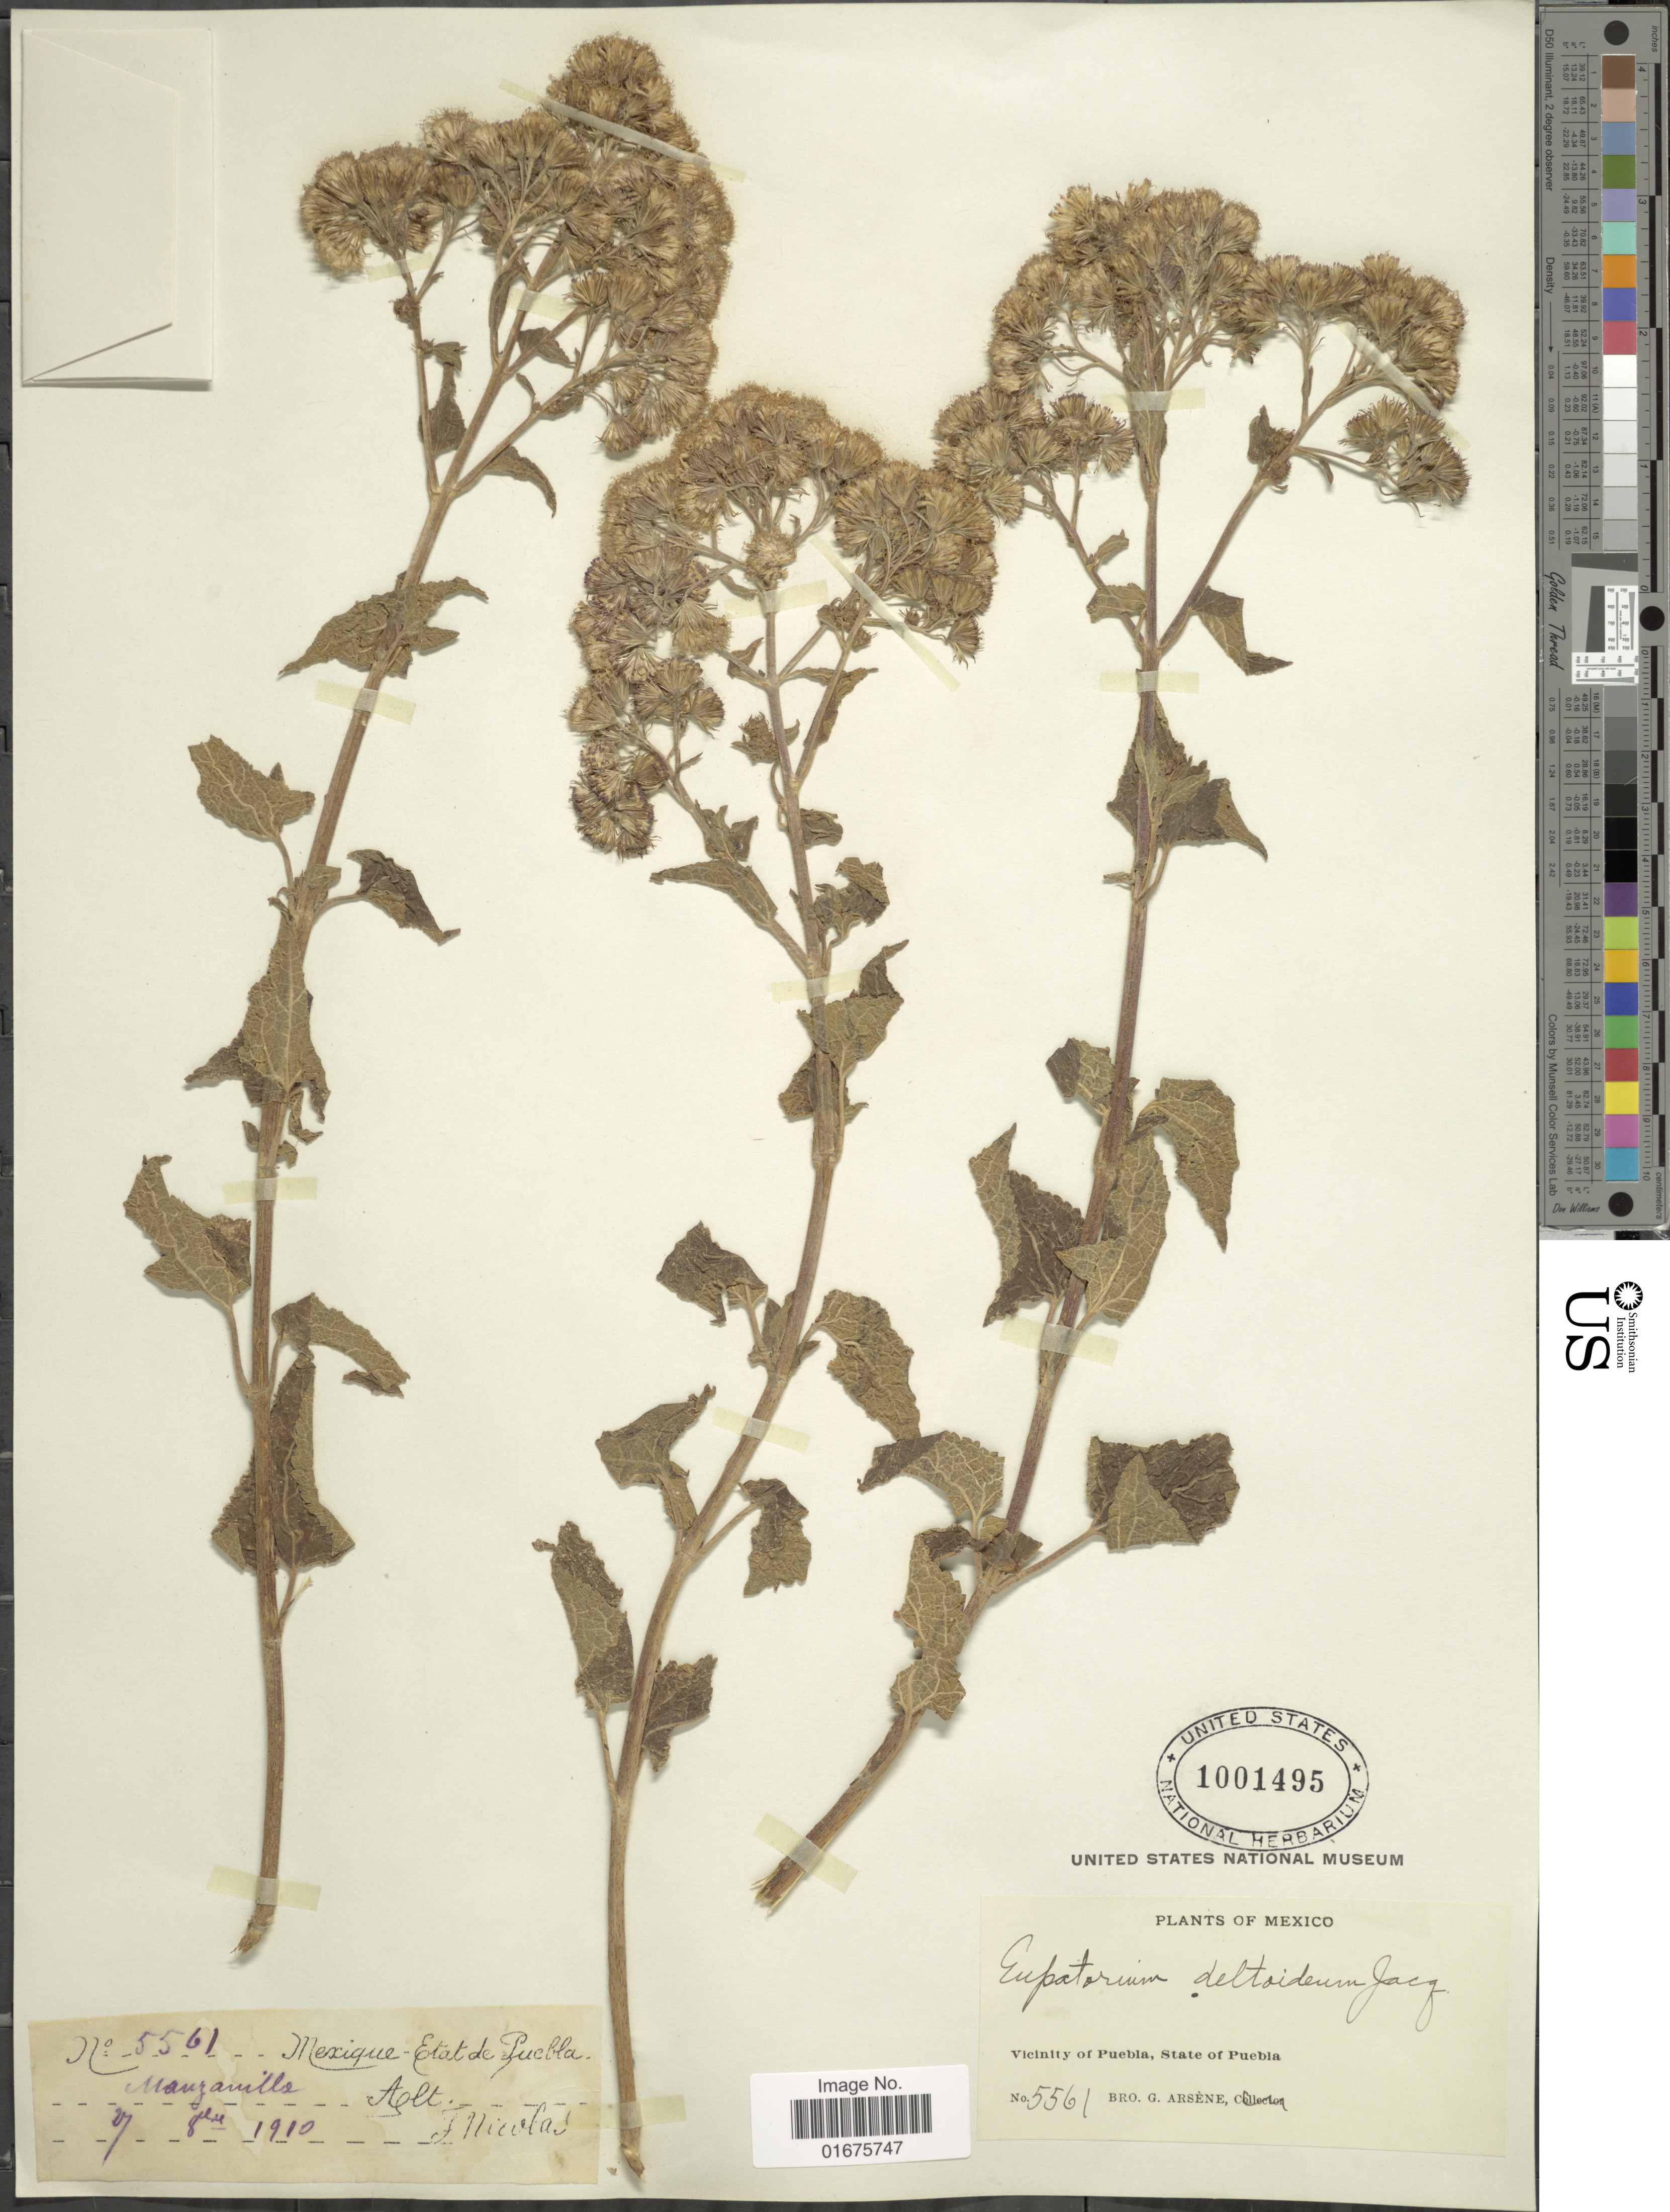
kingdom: Plantae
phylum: Tracheophyta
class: Magnoliopsida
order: Asterales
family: Asteraceae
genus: Ageratina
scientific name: Ageratina deltoidea (Jacq.) H. Rob. & R.M. King, ined.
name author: (Jacq.) H. Rob. & R.M. King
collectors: Bro. G. Arsène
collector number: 5561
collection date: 1910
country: Mexico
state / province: Puebla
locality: Vicinity of Puebla, Manzanillo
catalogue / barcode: US 1001495